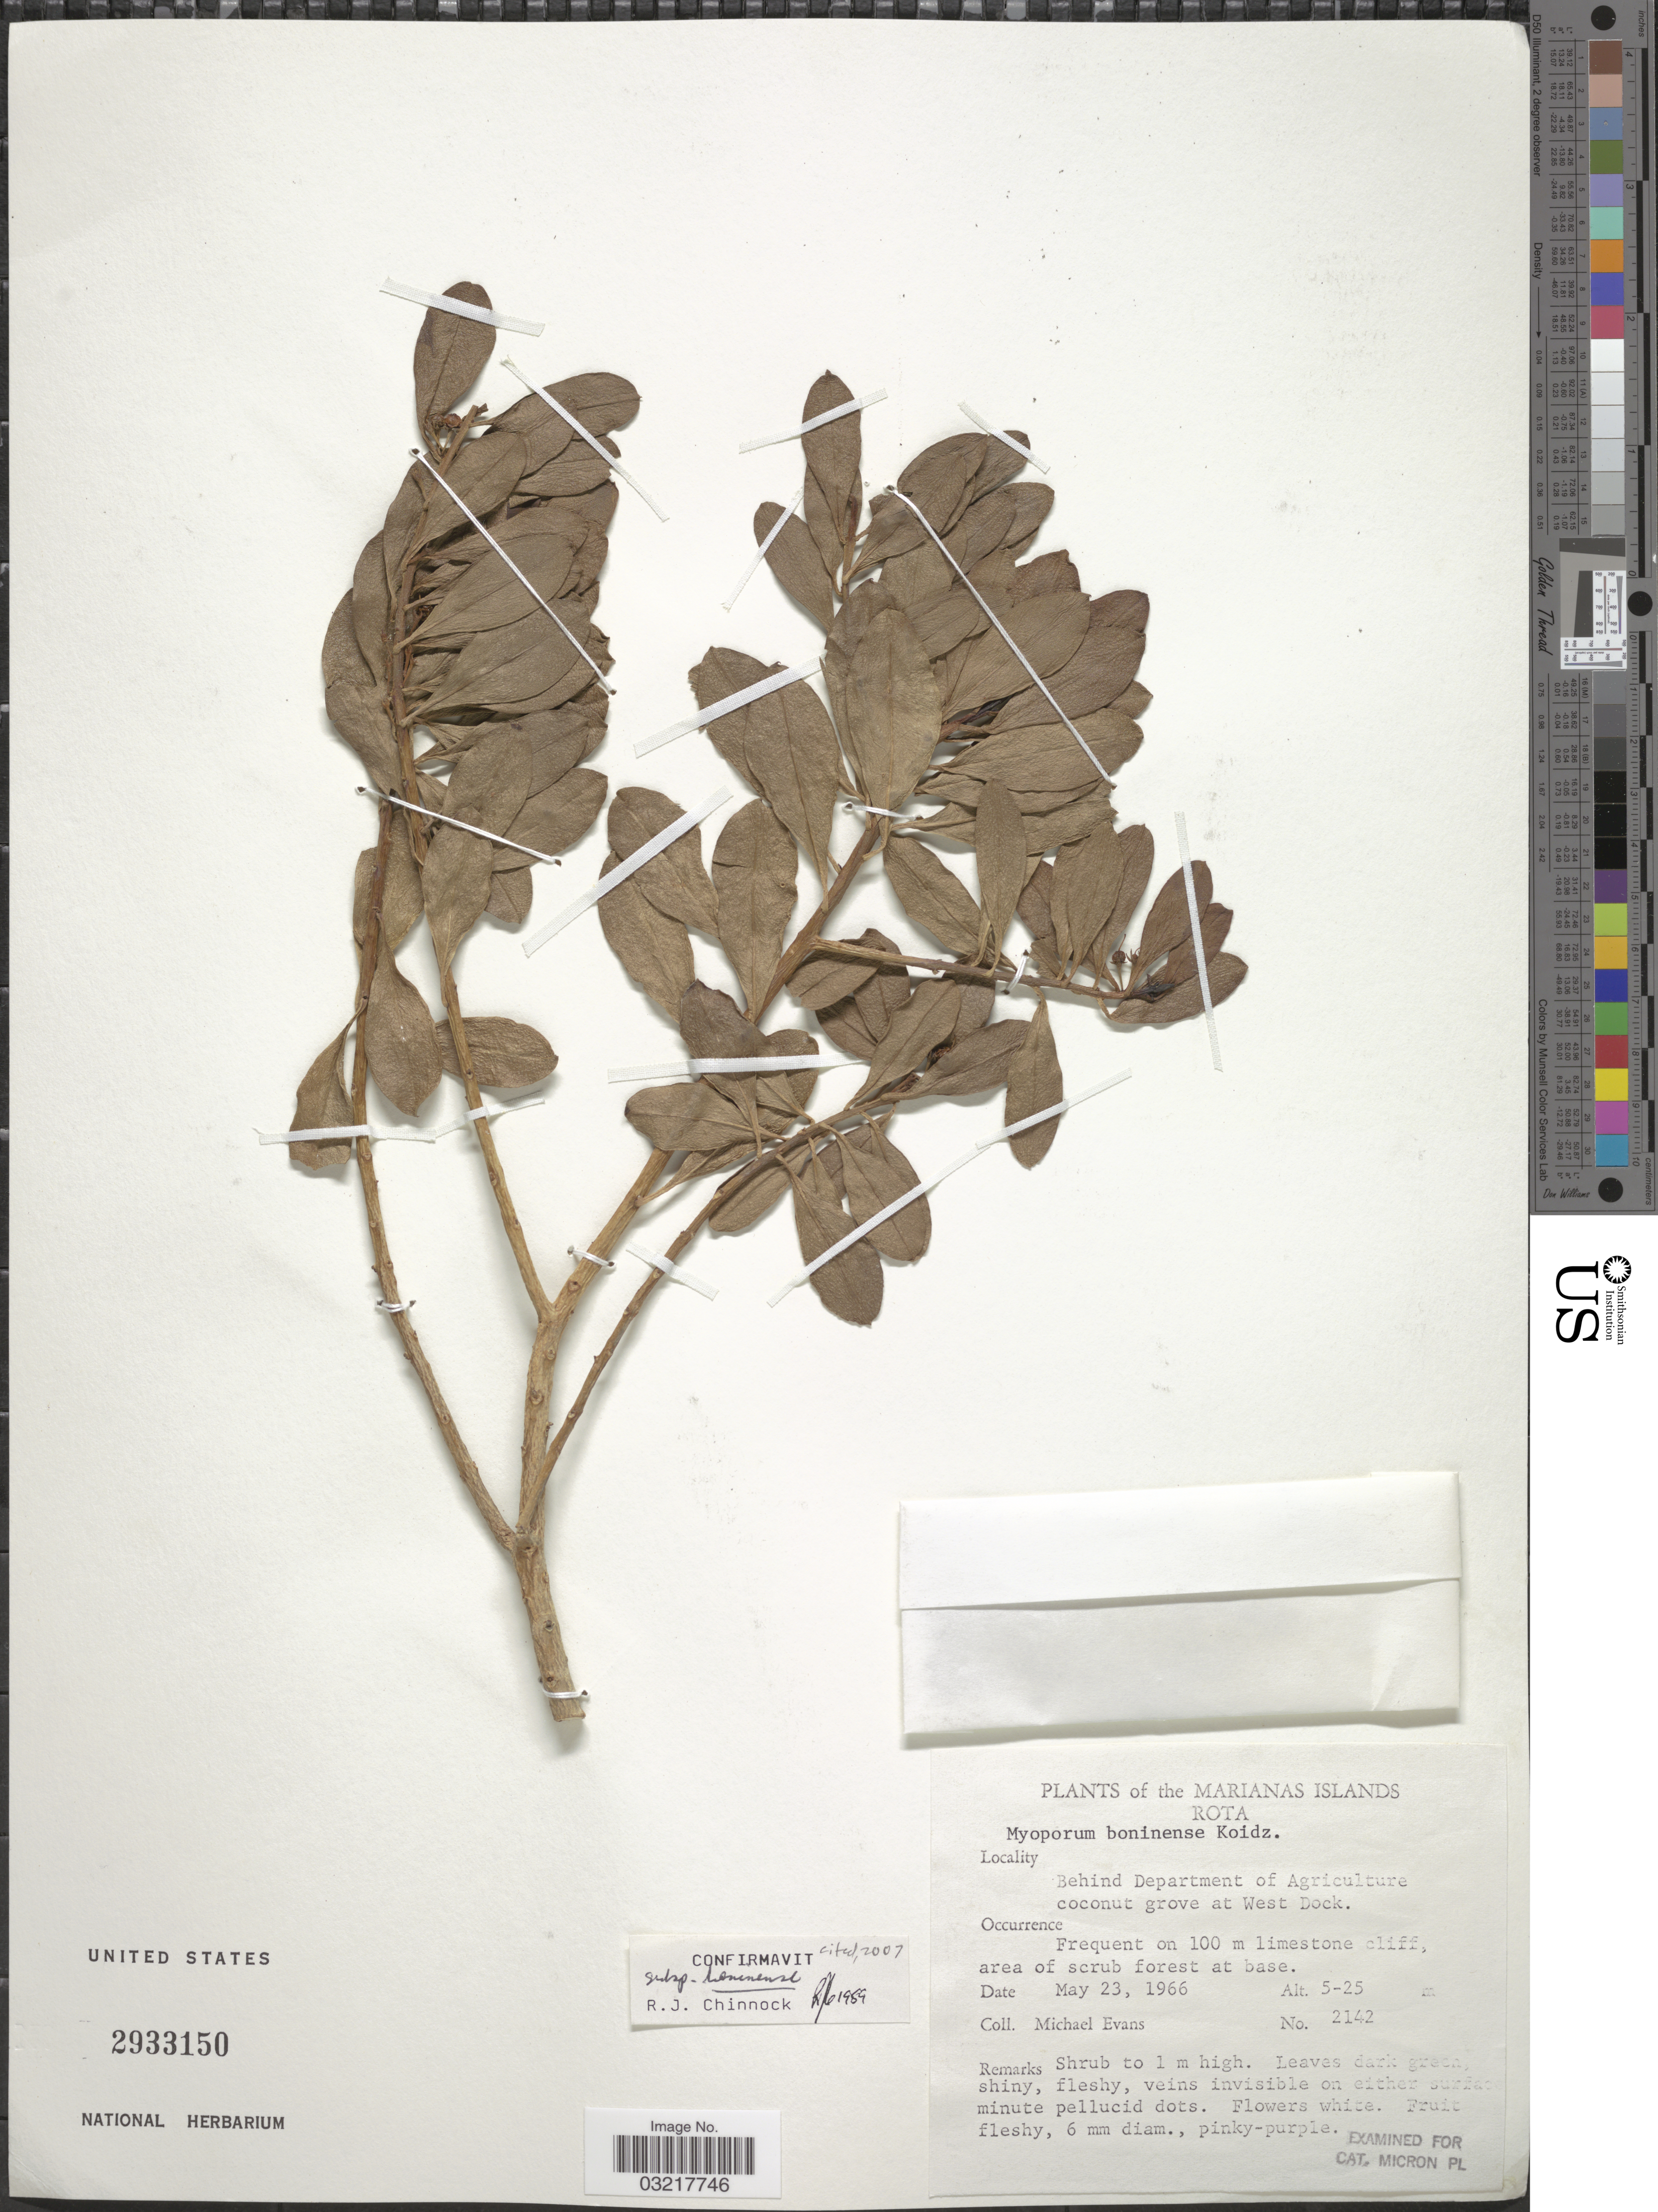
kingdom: Plantae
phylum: Tracheophyta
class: Magnoliopsida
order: Lamiales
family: Scrophulariaceae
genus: Myoporum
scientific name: Myoporum boninense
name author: Koidz.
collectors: M. Evans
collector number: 2142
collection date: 1966-05-23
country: Northern Mariana Islands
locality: The Marianas Islands. Rota. Behind Department of Agriculture coconut grove at West Dock.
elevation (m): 5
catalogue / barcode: US 2933150